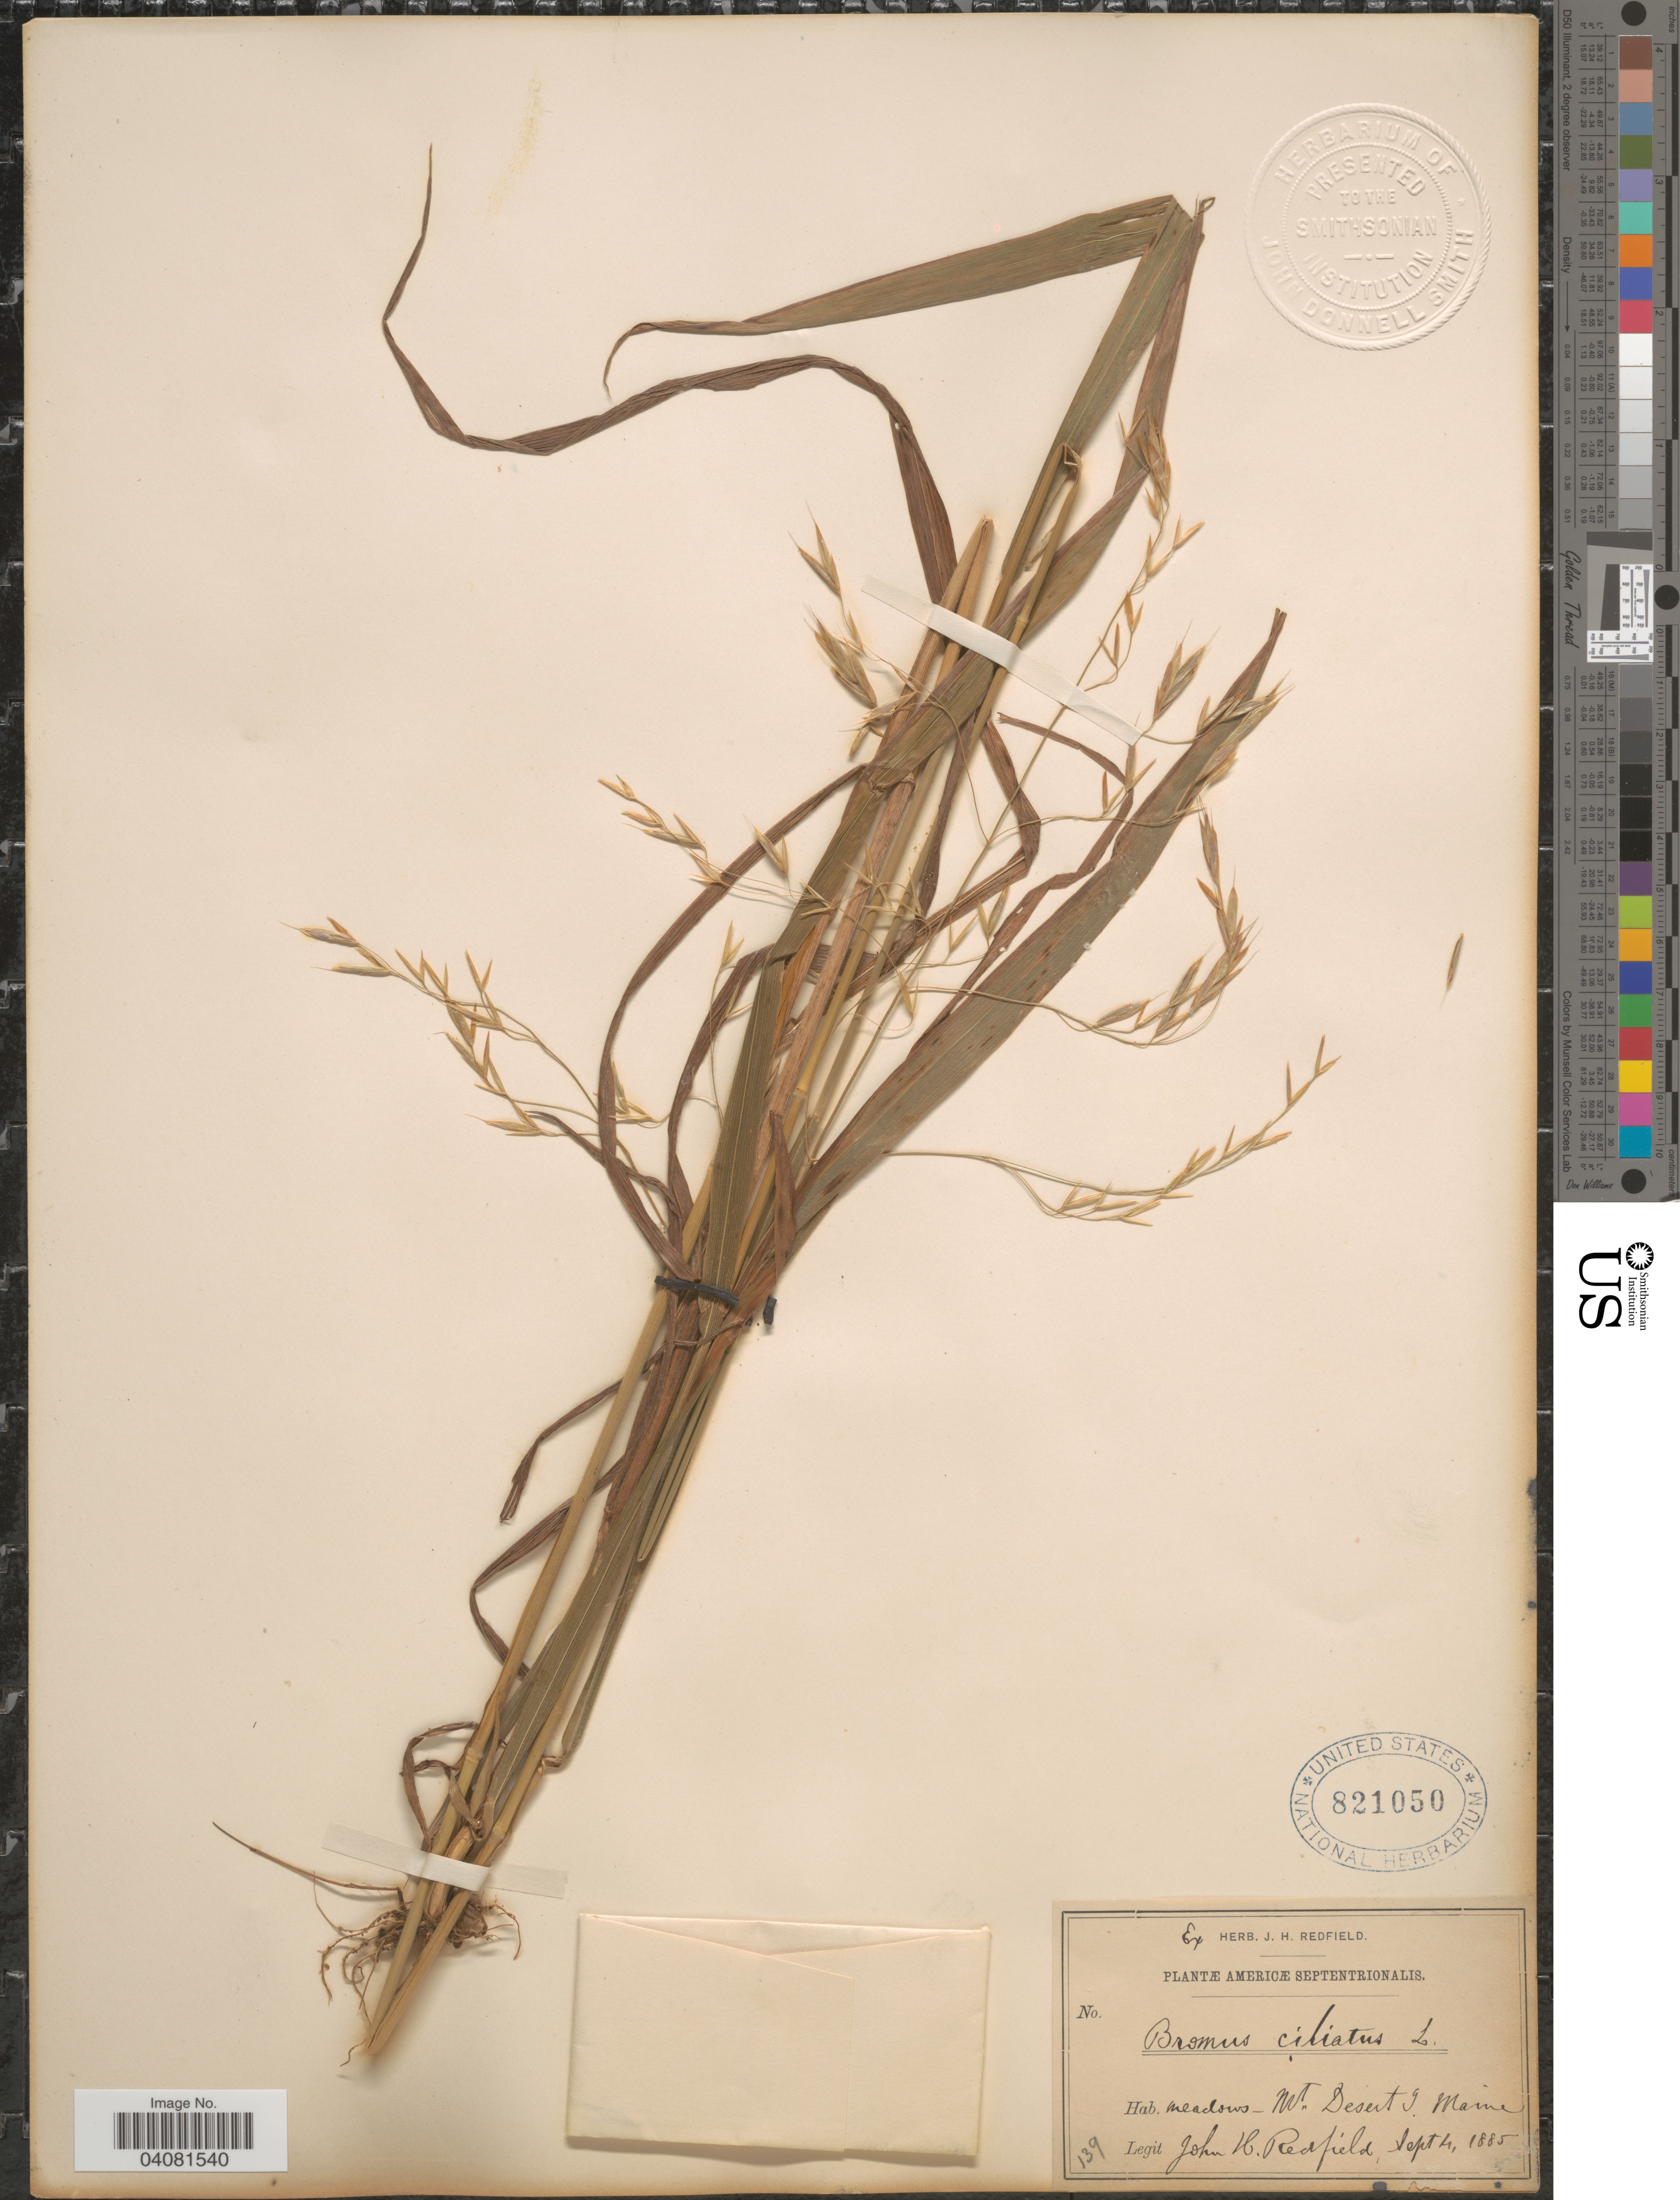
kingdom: Plantae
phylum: Tracheophyta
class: Liliopsida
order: Poales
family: Poaceae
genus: Bromus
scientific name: Bromus ciliatus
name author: L.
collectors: J. Redfield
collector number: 139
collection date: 1885-09-04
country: United States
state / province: Maine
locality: Meadows. Mt Desert S. Maine.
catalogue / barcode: US 821050